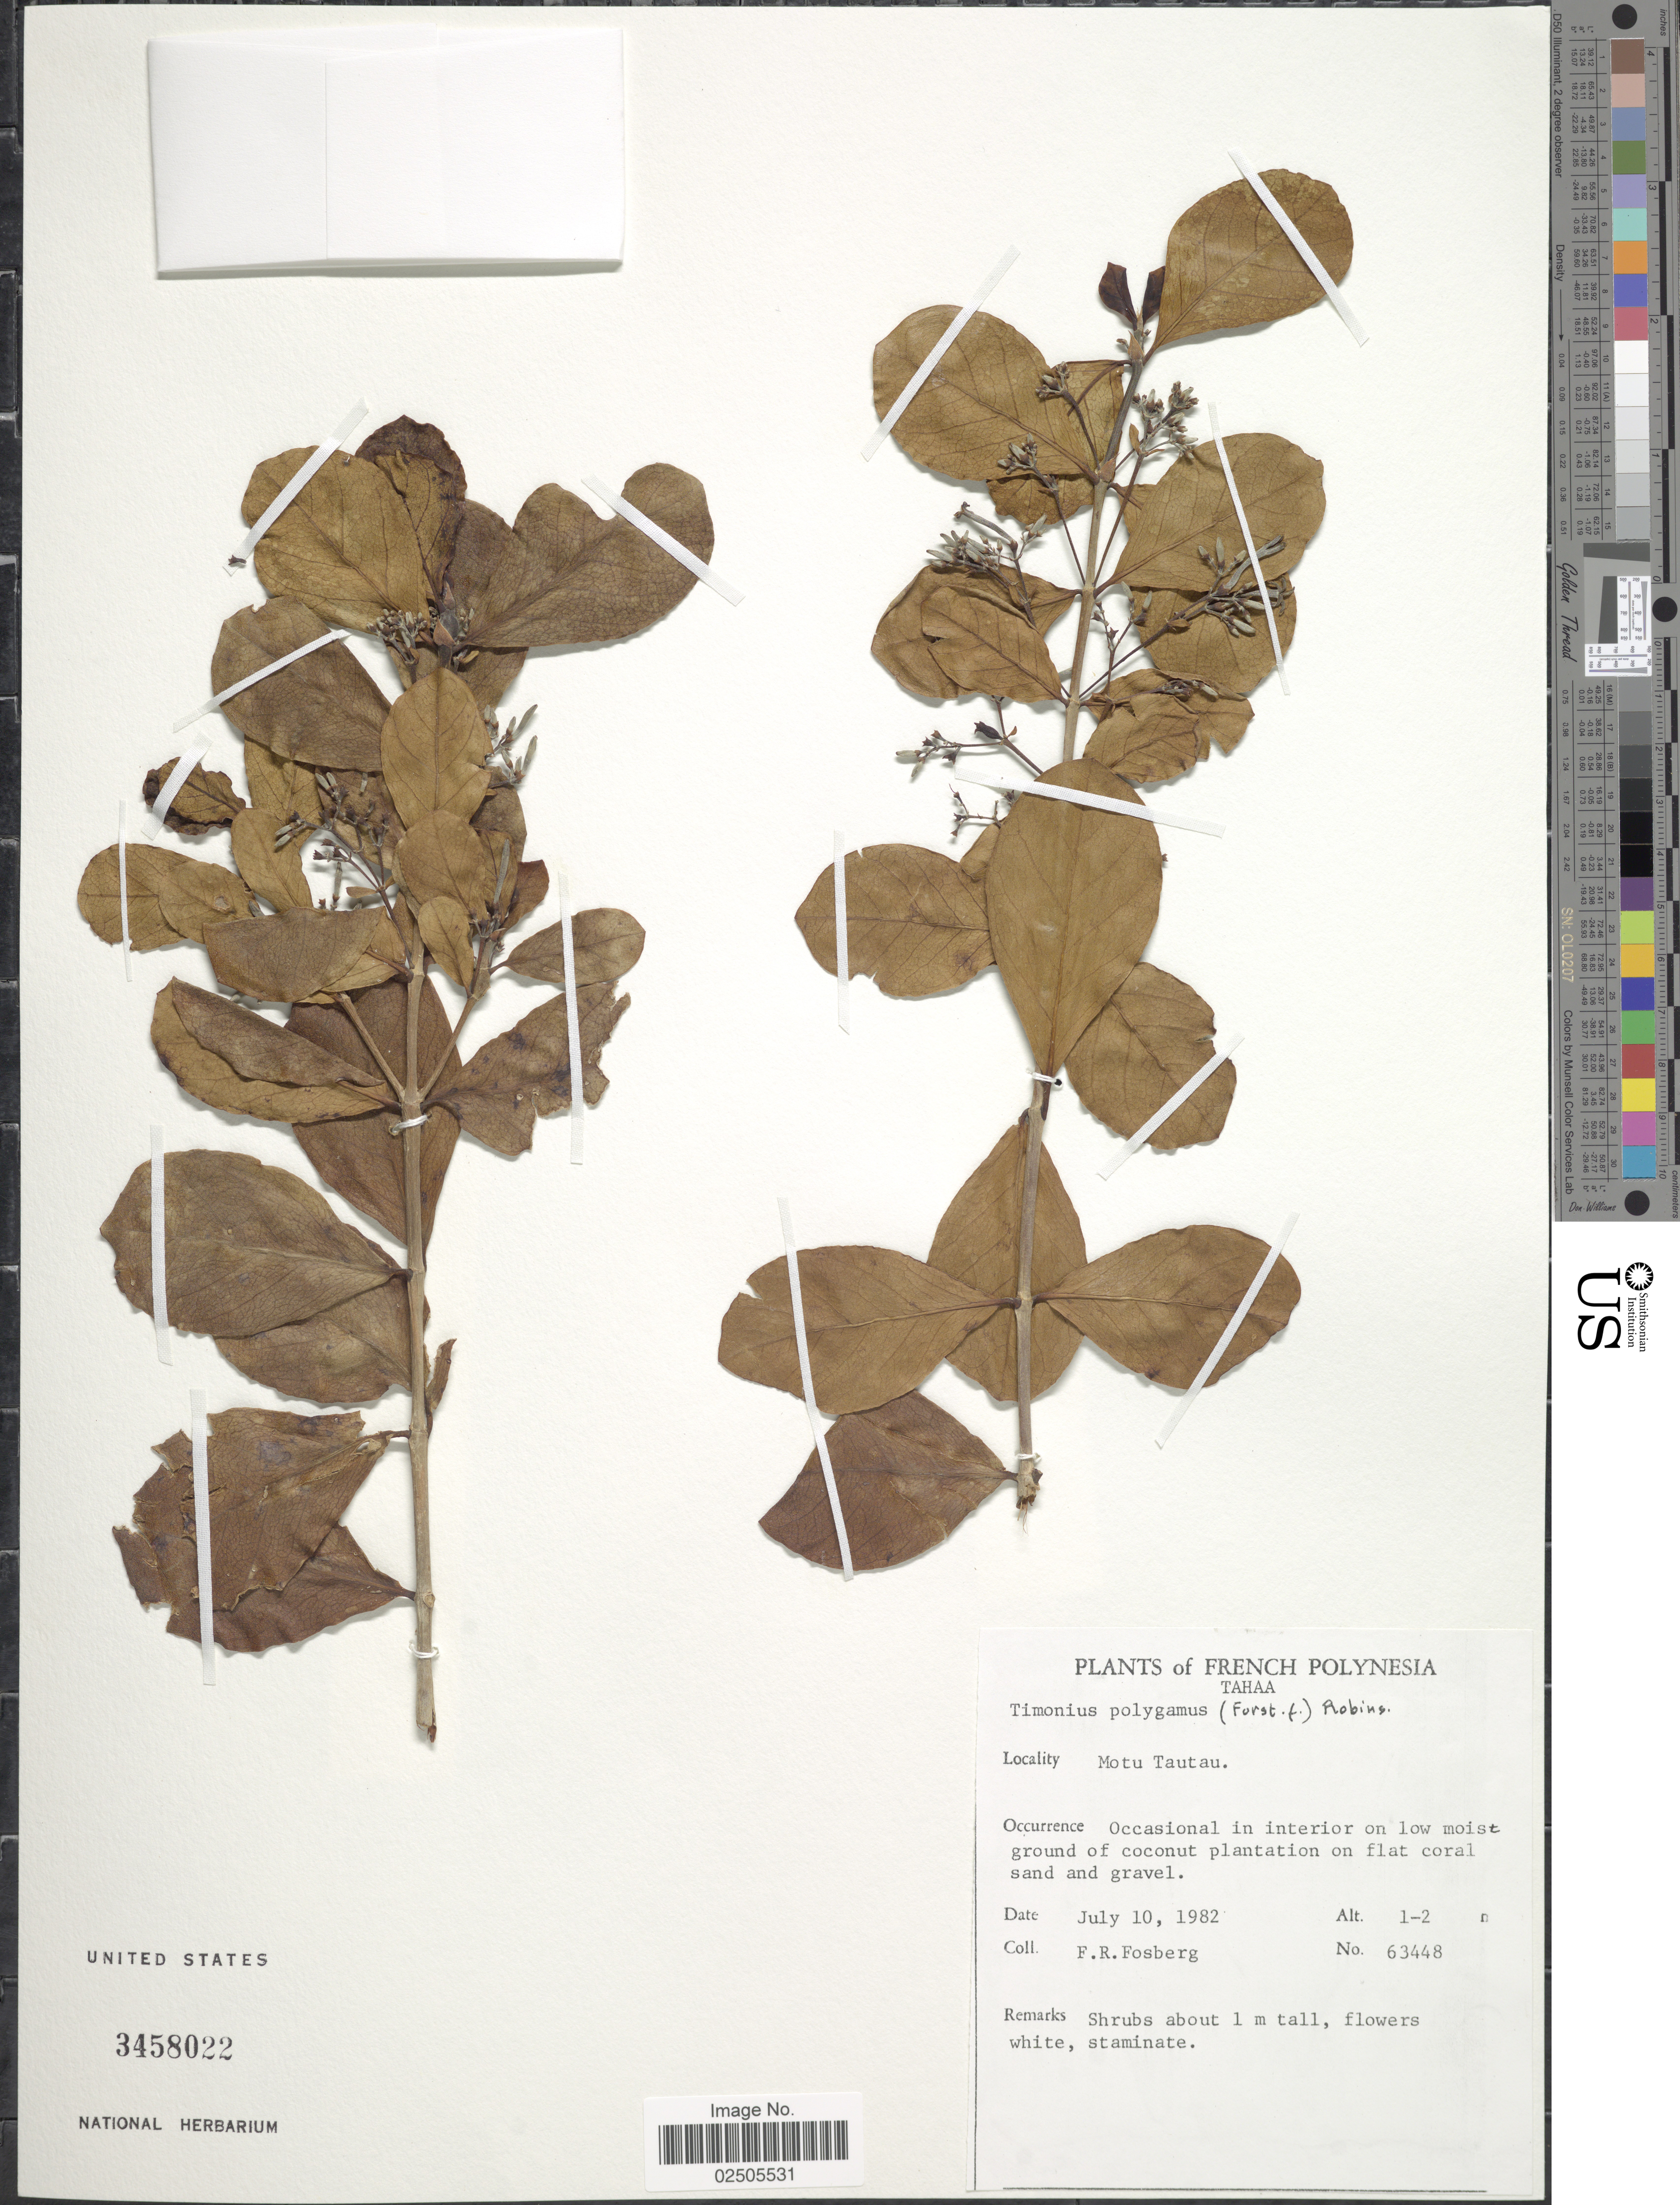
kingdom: Plantae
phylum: Tracheophyta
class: Magnoliopsida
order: Gentianales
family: Rubiaceae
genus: Timonius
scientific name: Timonius polygamus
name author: (G. Forst.) Rob.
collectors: F. R. Fosberg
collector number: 63448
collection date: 1982-07-10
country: French Polynesia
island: Tahaa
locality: Tahaa, Motu Tautau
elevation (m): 1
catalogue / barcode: US 3458022